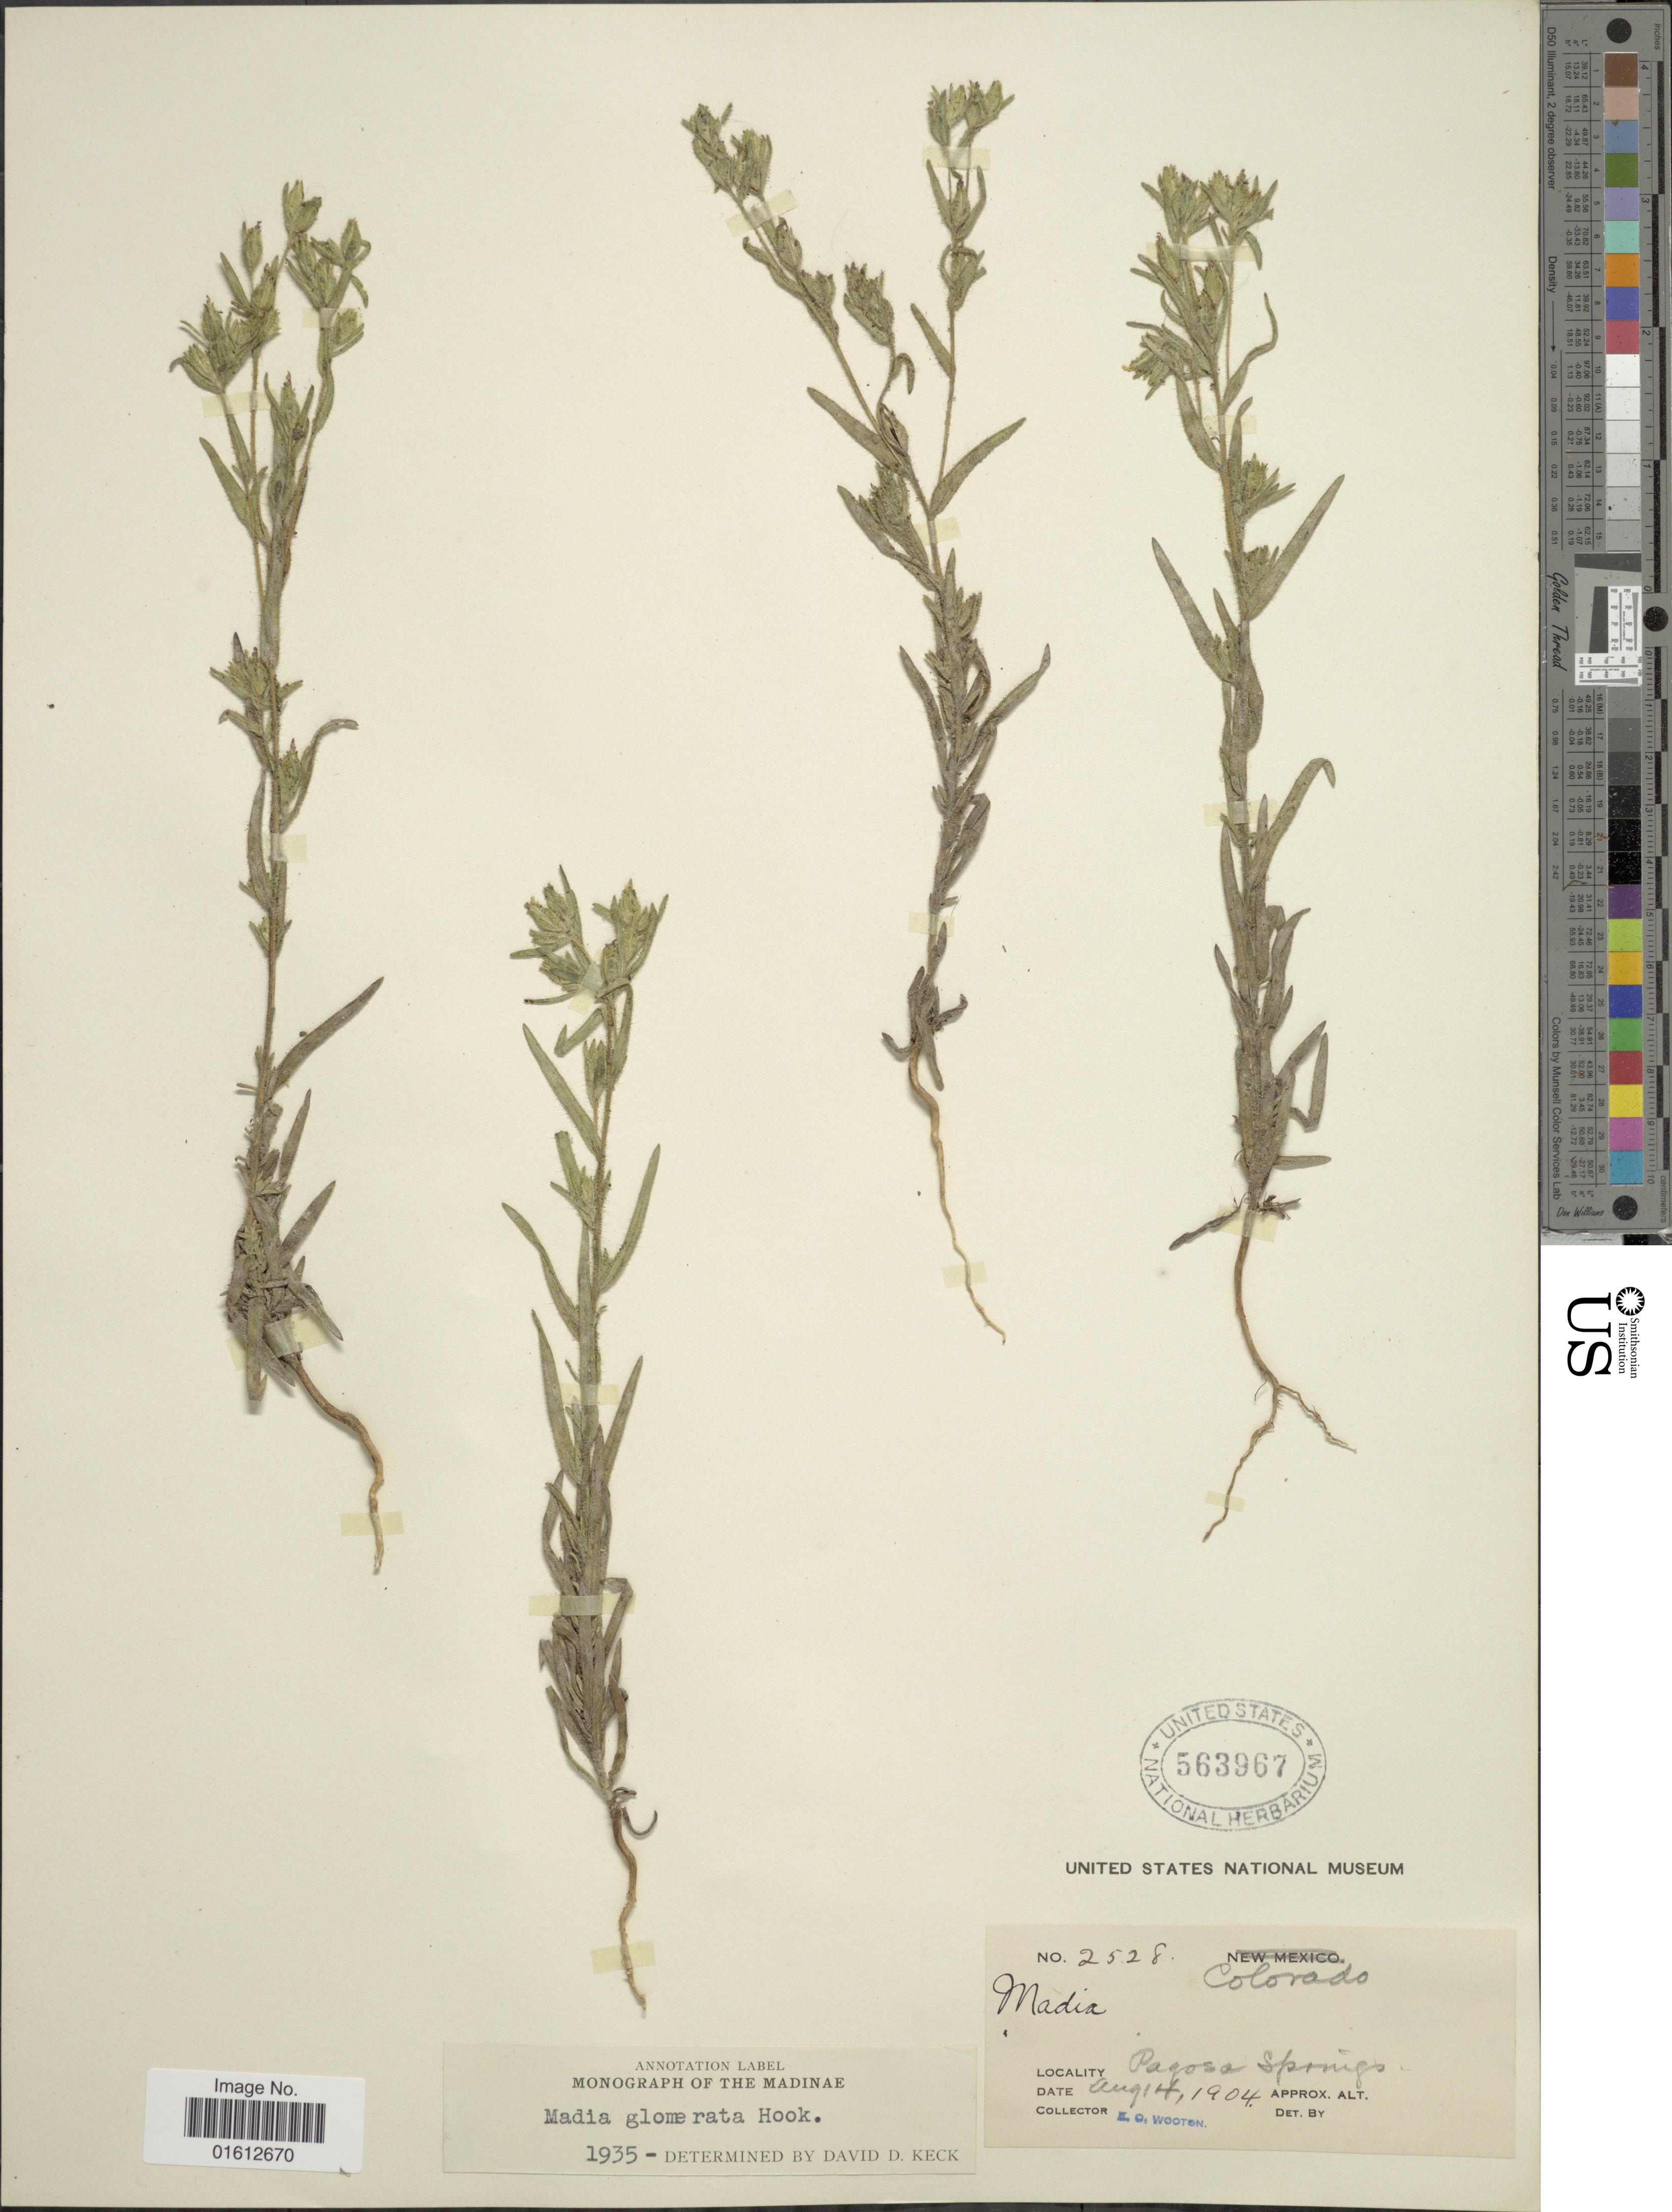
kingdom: Plantae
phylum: Tracheophyta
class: Magnoliopsida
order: Asterales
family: Asteraceae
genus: Madia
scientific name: Madia glomerata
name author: Hook.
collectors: E. O. Wooton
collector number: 2528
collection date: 1904-08-14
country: United States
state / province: Colorado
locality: Pagosa Springs.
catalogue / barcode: US 563967